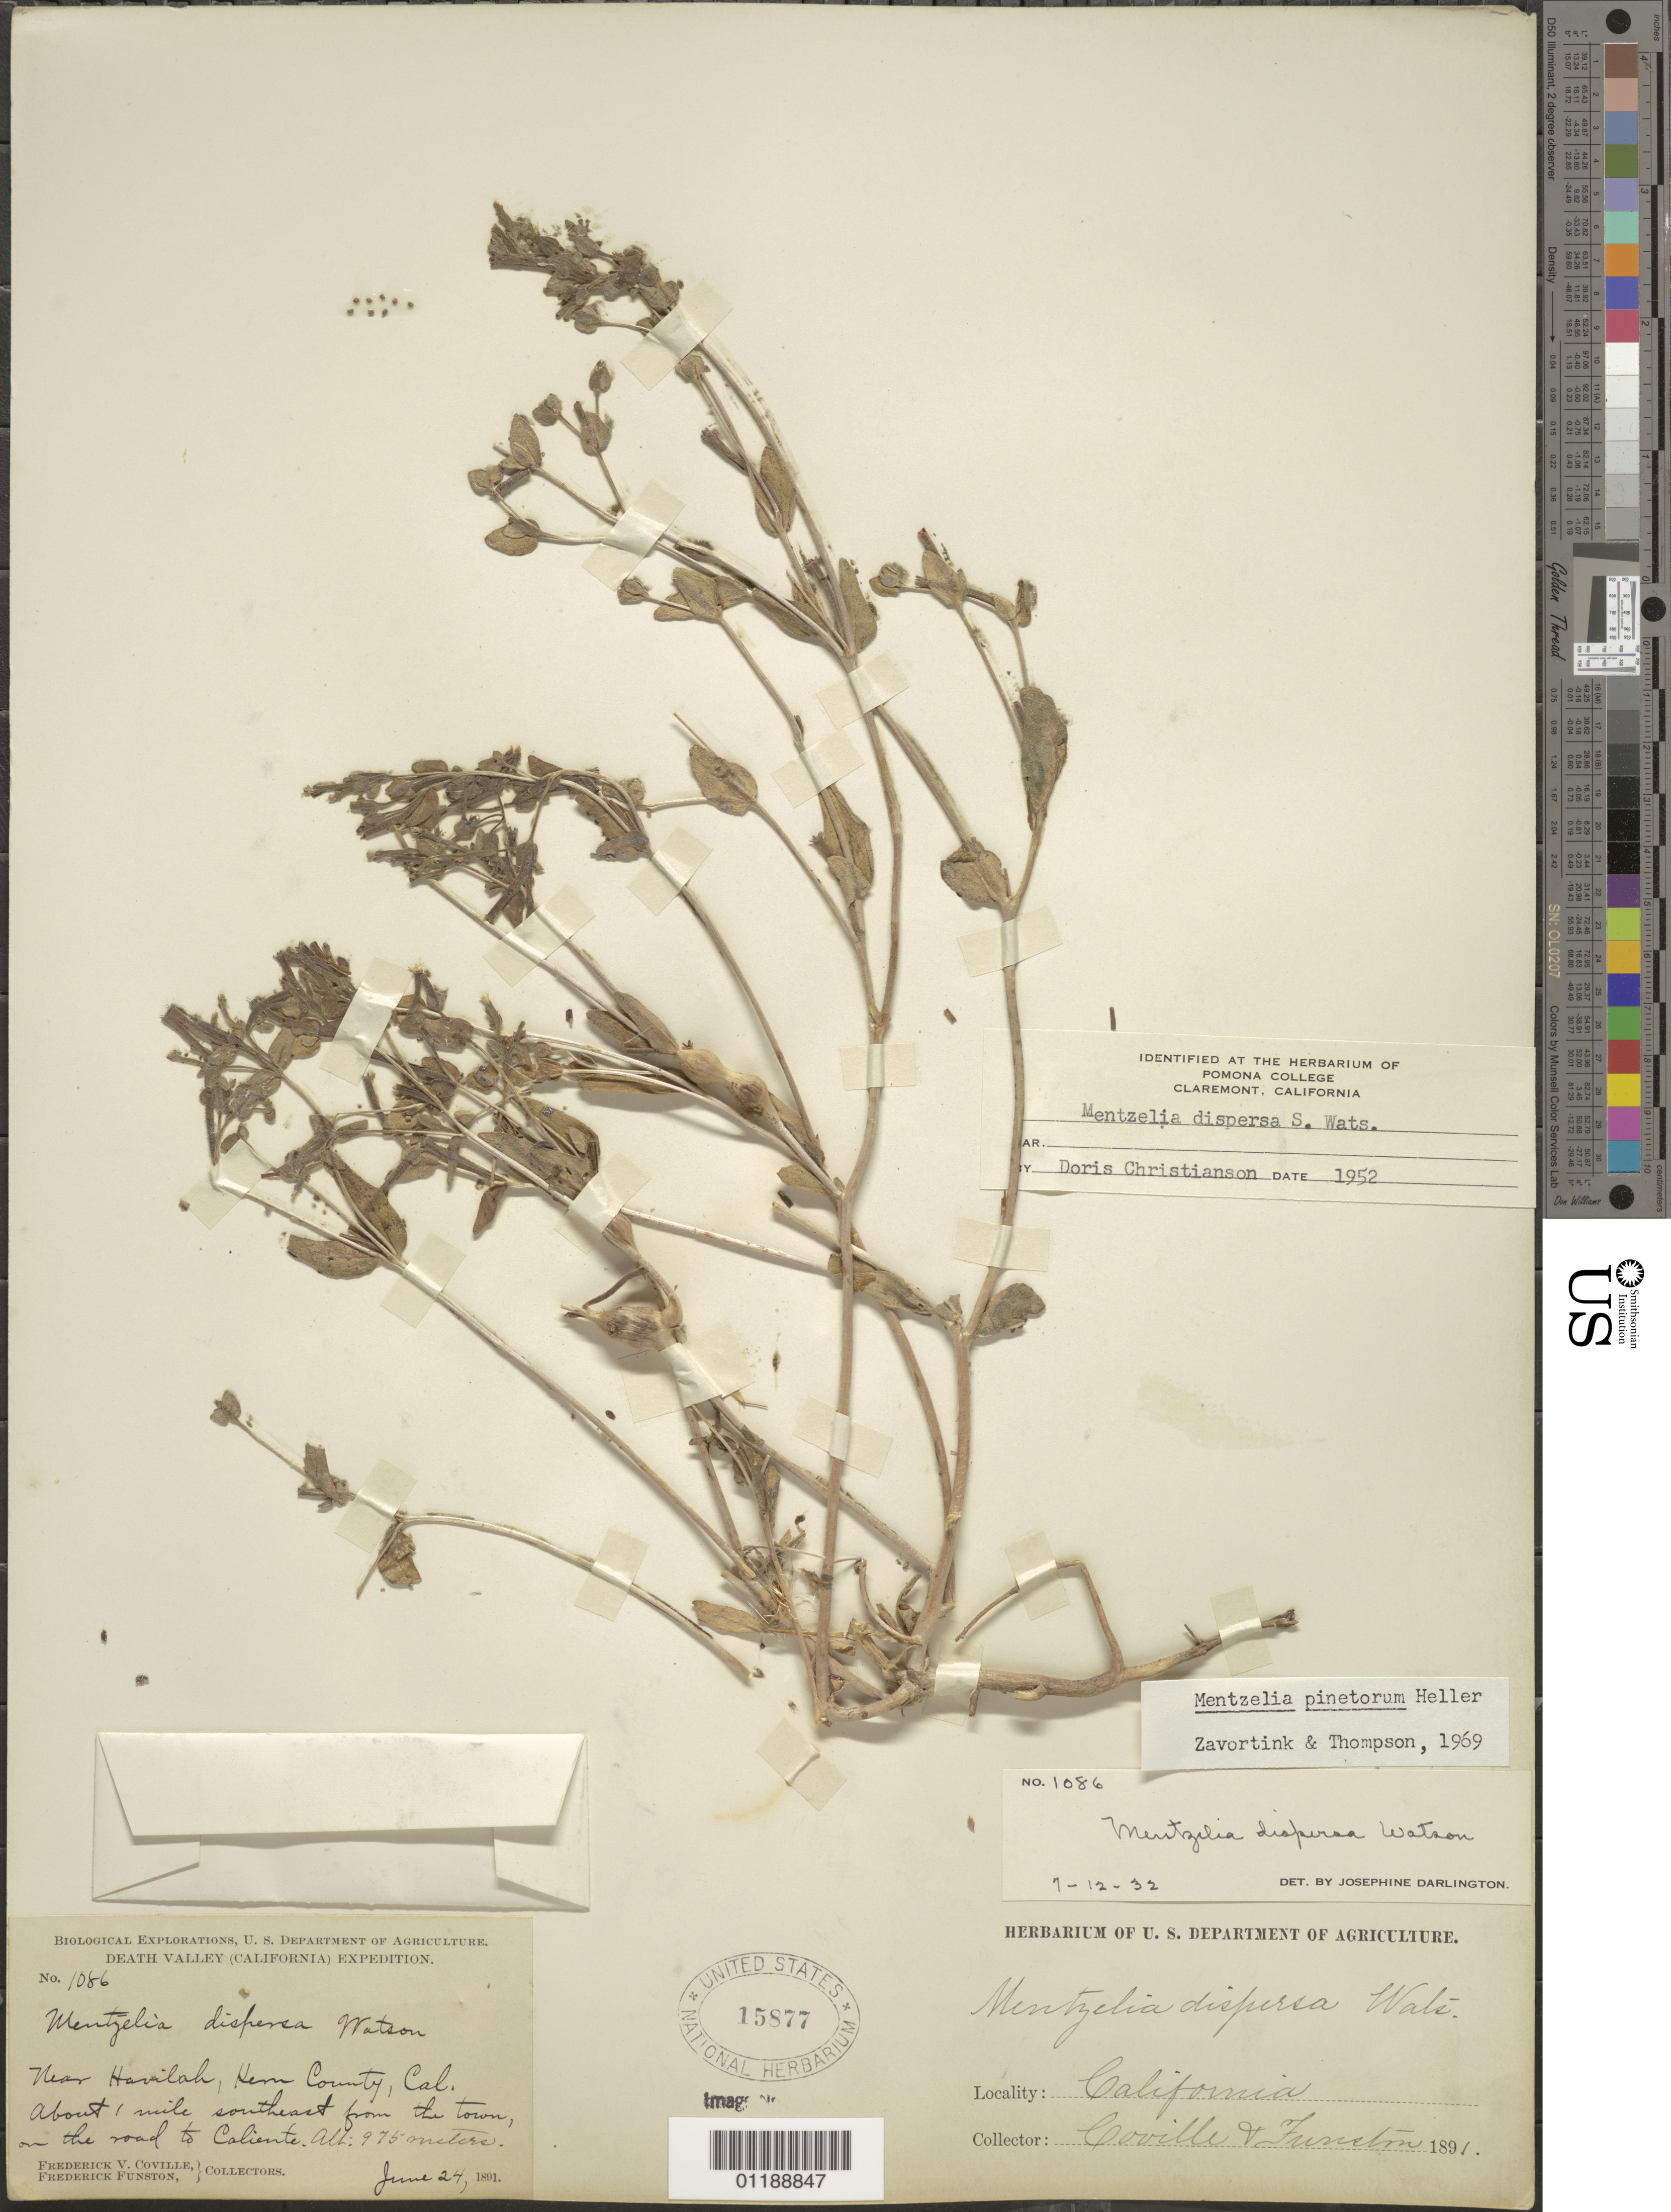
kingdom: Plantae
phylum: Tracheophyta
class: Magnoliopsida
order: Cornales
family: Loasaceae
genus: Mentzelia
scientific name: Mentzelia pinetorum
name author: A. Heller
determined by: Zavortink, J. E.; Thompson, H. J.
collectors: F. V. Coville & F. Funston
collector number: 1086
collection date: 1891-06-24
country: United States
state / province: California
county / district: Kern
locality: near Havilah, about 1 mile southeast from the town, on the road to Caliente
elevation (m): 975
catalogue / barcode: US 15877